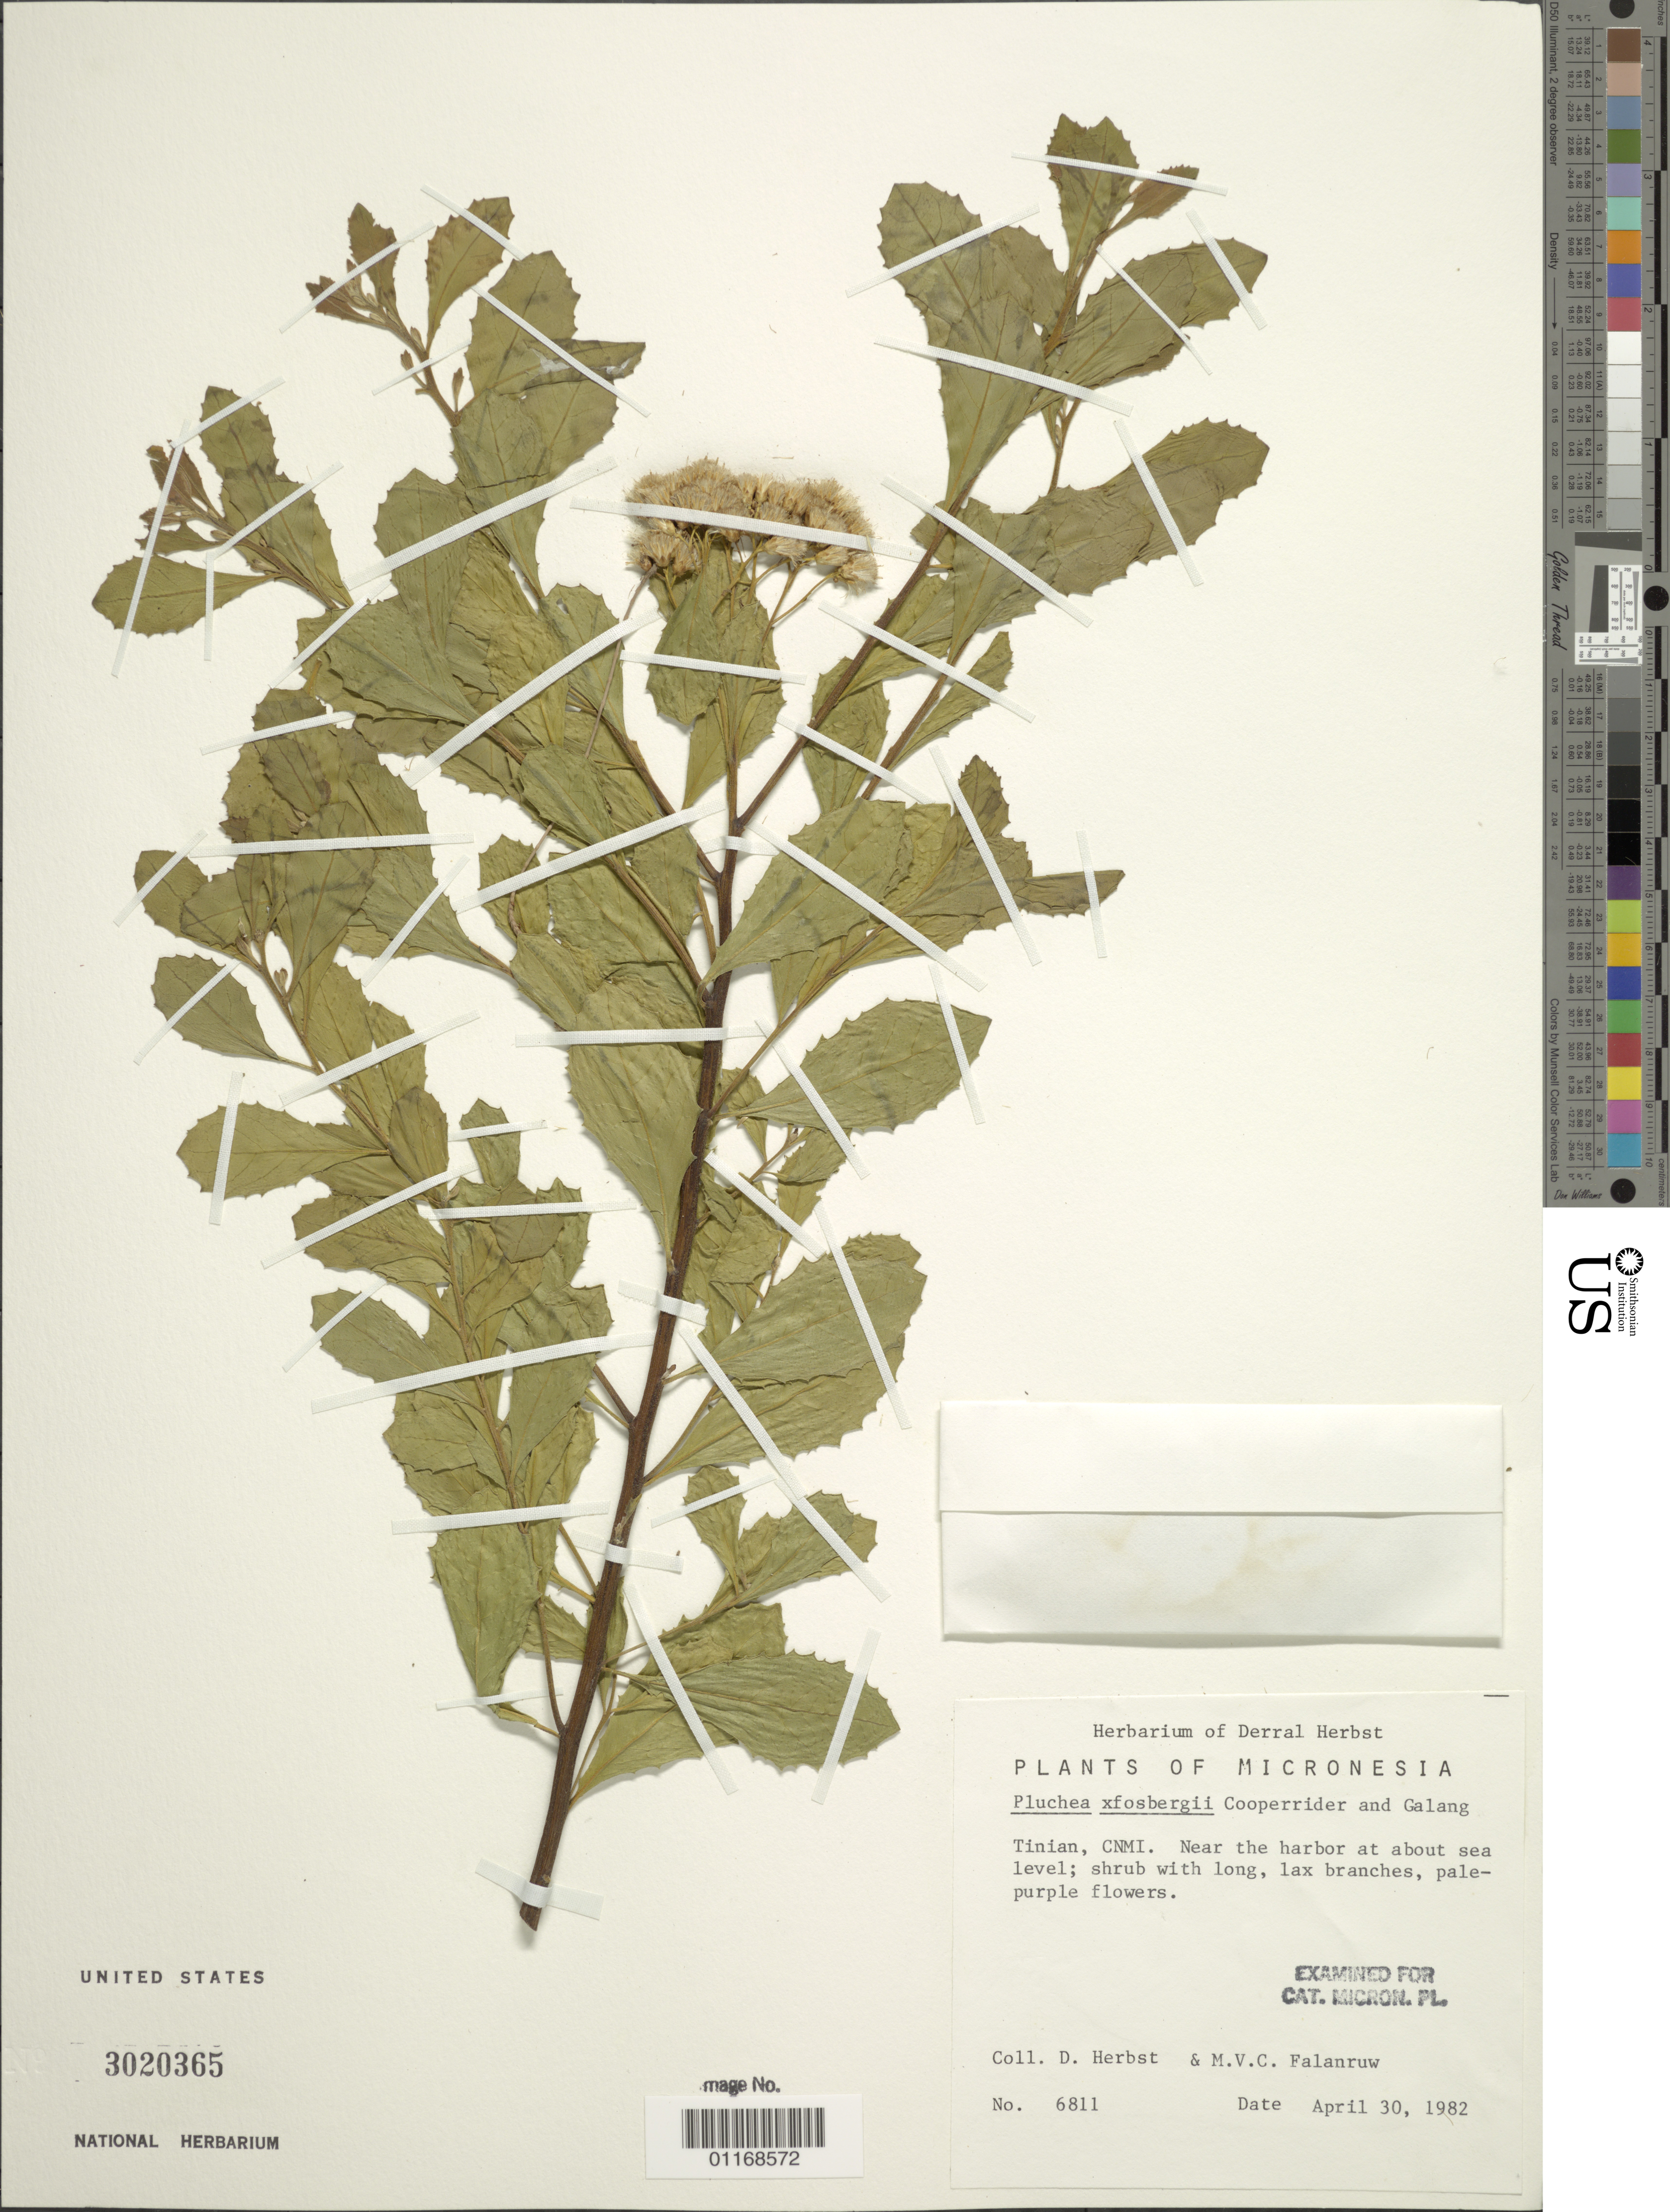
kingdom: Plantae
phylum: Tracheophyta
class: Magnoliopsida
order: Asterales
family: Asteraceae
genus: Pluchea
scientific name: Pluchea x fosbergii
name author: Cooperr. & Galang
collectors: D. R. Herbst & M. V. Falanruw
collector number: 6811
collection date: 1982-04-30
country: Northern Mariana Islands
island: Tinian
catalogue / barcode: US 3020365